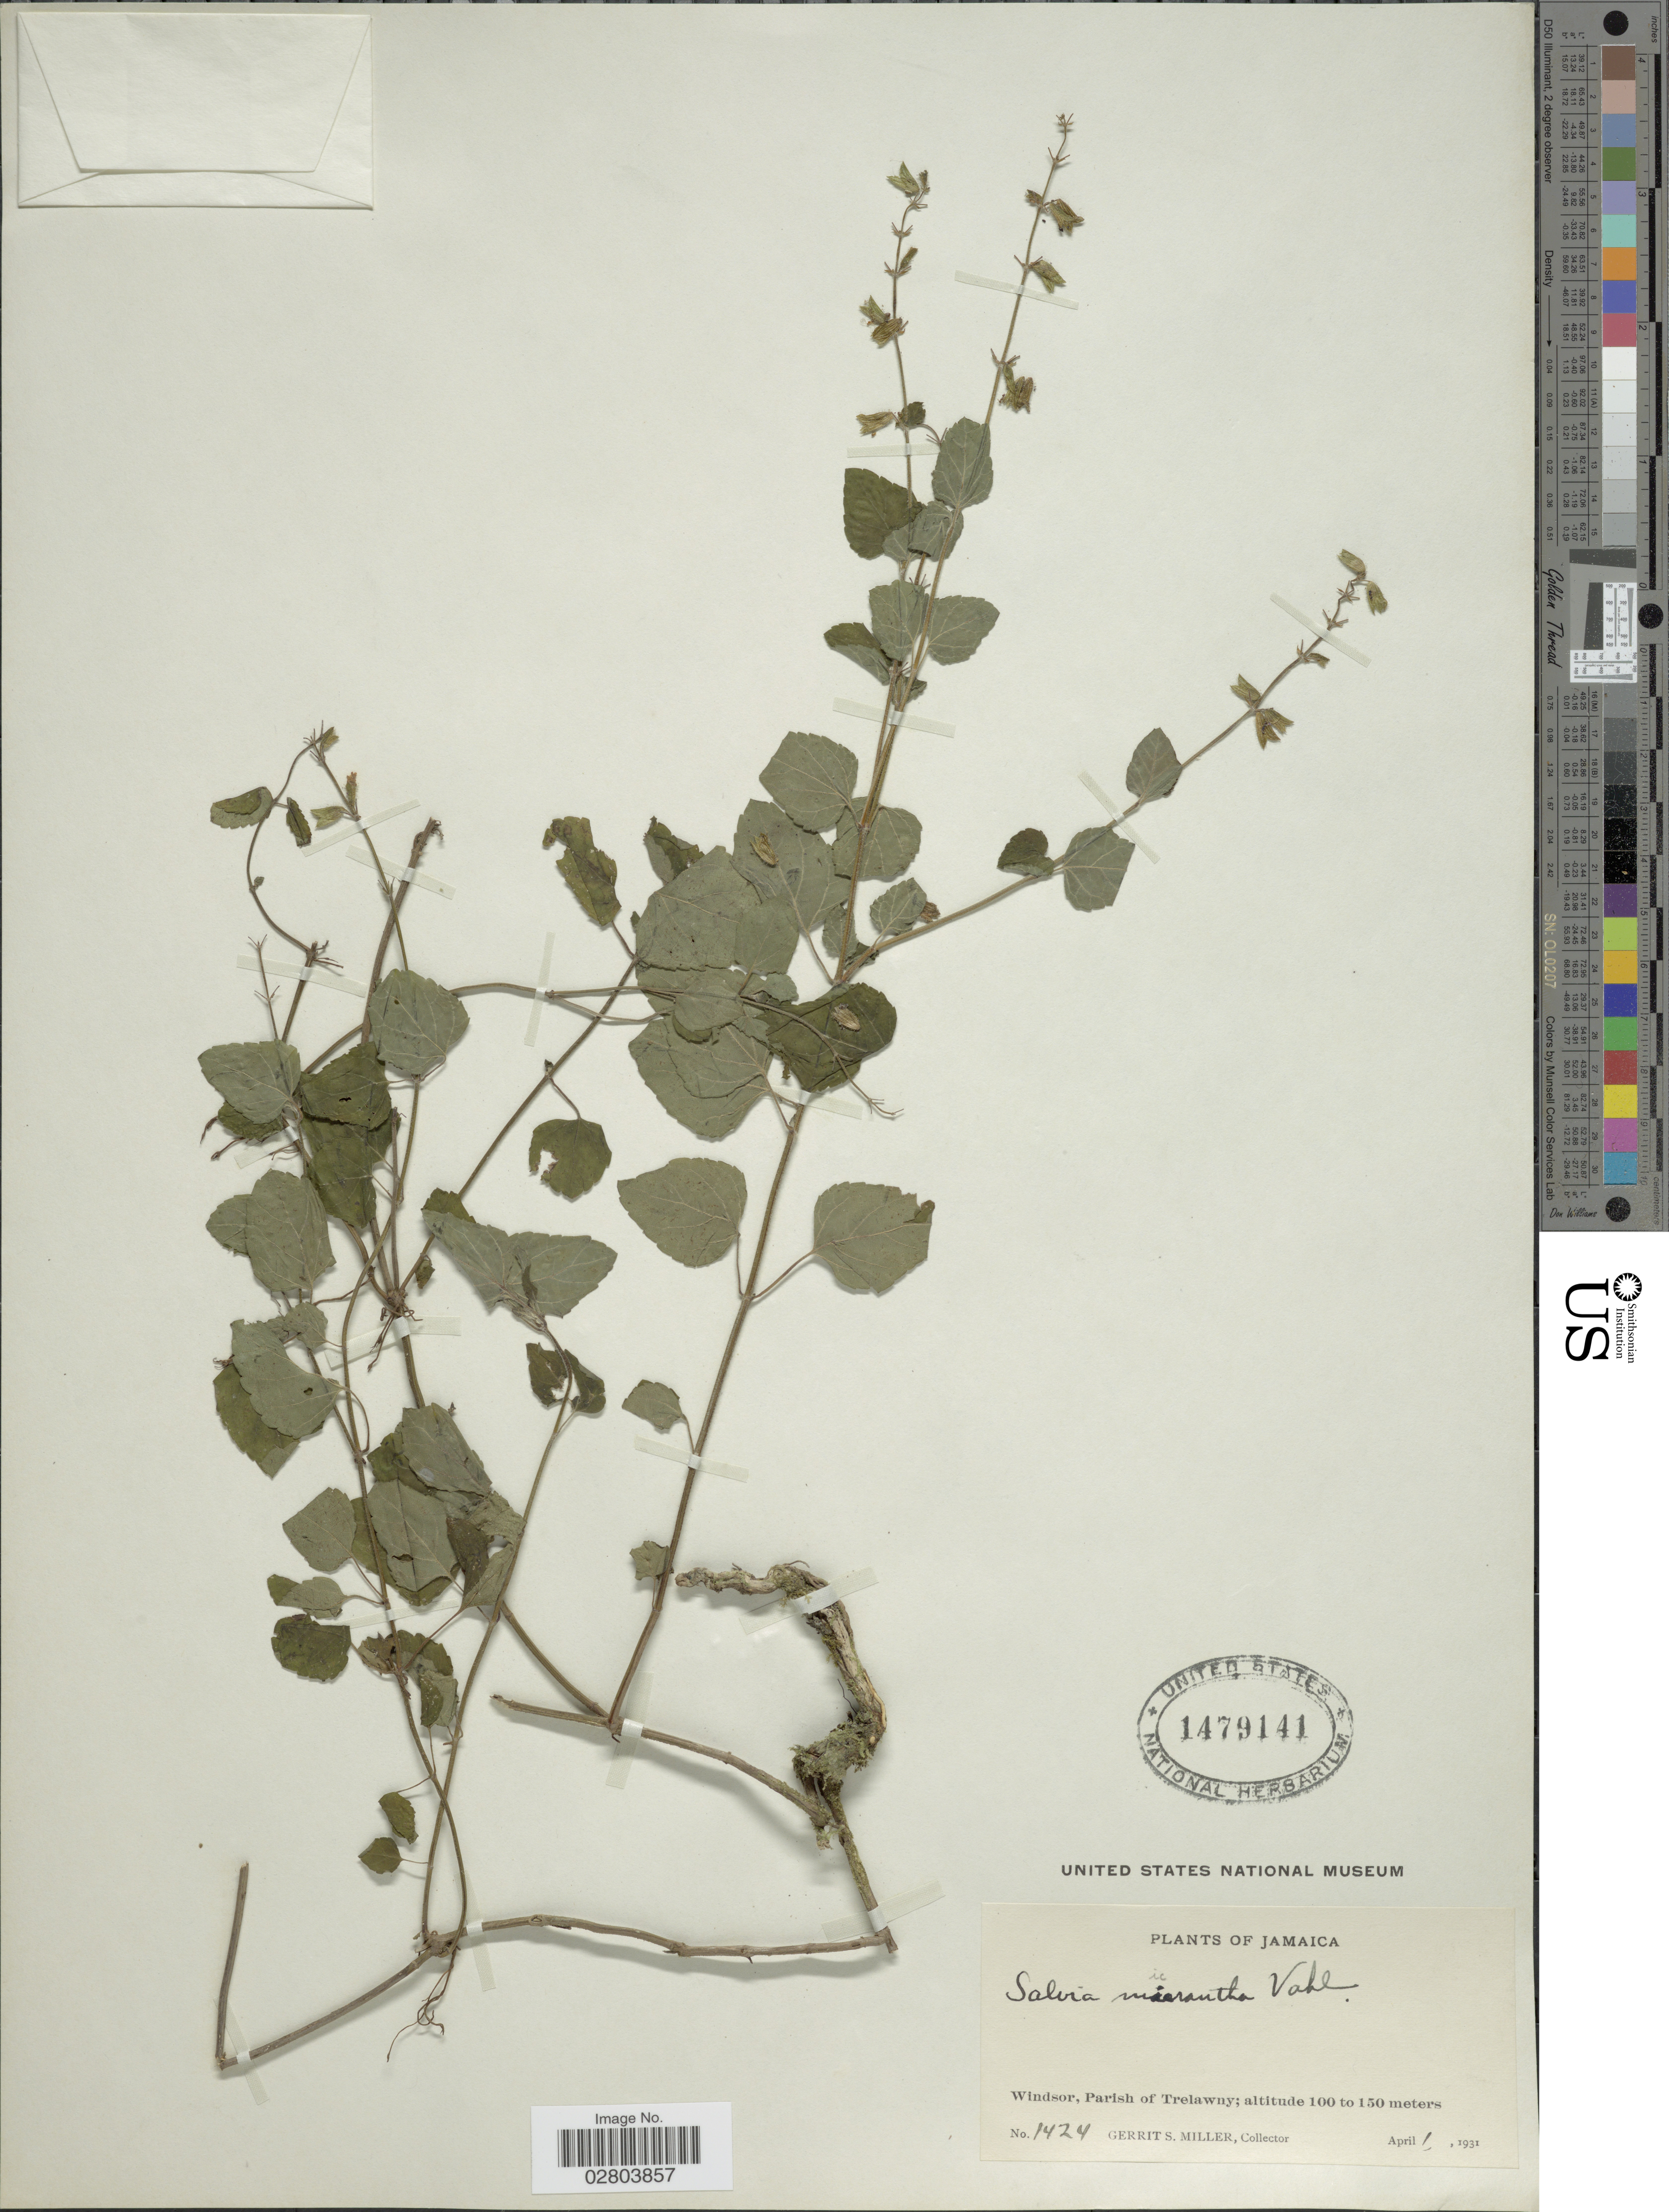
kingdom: Plantae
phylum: Tracheophyta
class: Magnoliopsida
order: Lamiales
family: Lamiaceae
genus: Salvia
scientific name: Salvia micrantha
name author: Vahl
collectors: G. S. Miller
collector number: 1424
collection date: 1931-04-01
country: Jamaica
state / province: Trelawny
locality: Windsor, Parish of Trelawny.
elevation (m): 100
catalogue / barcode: US 1479141